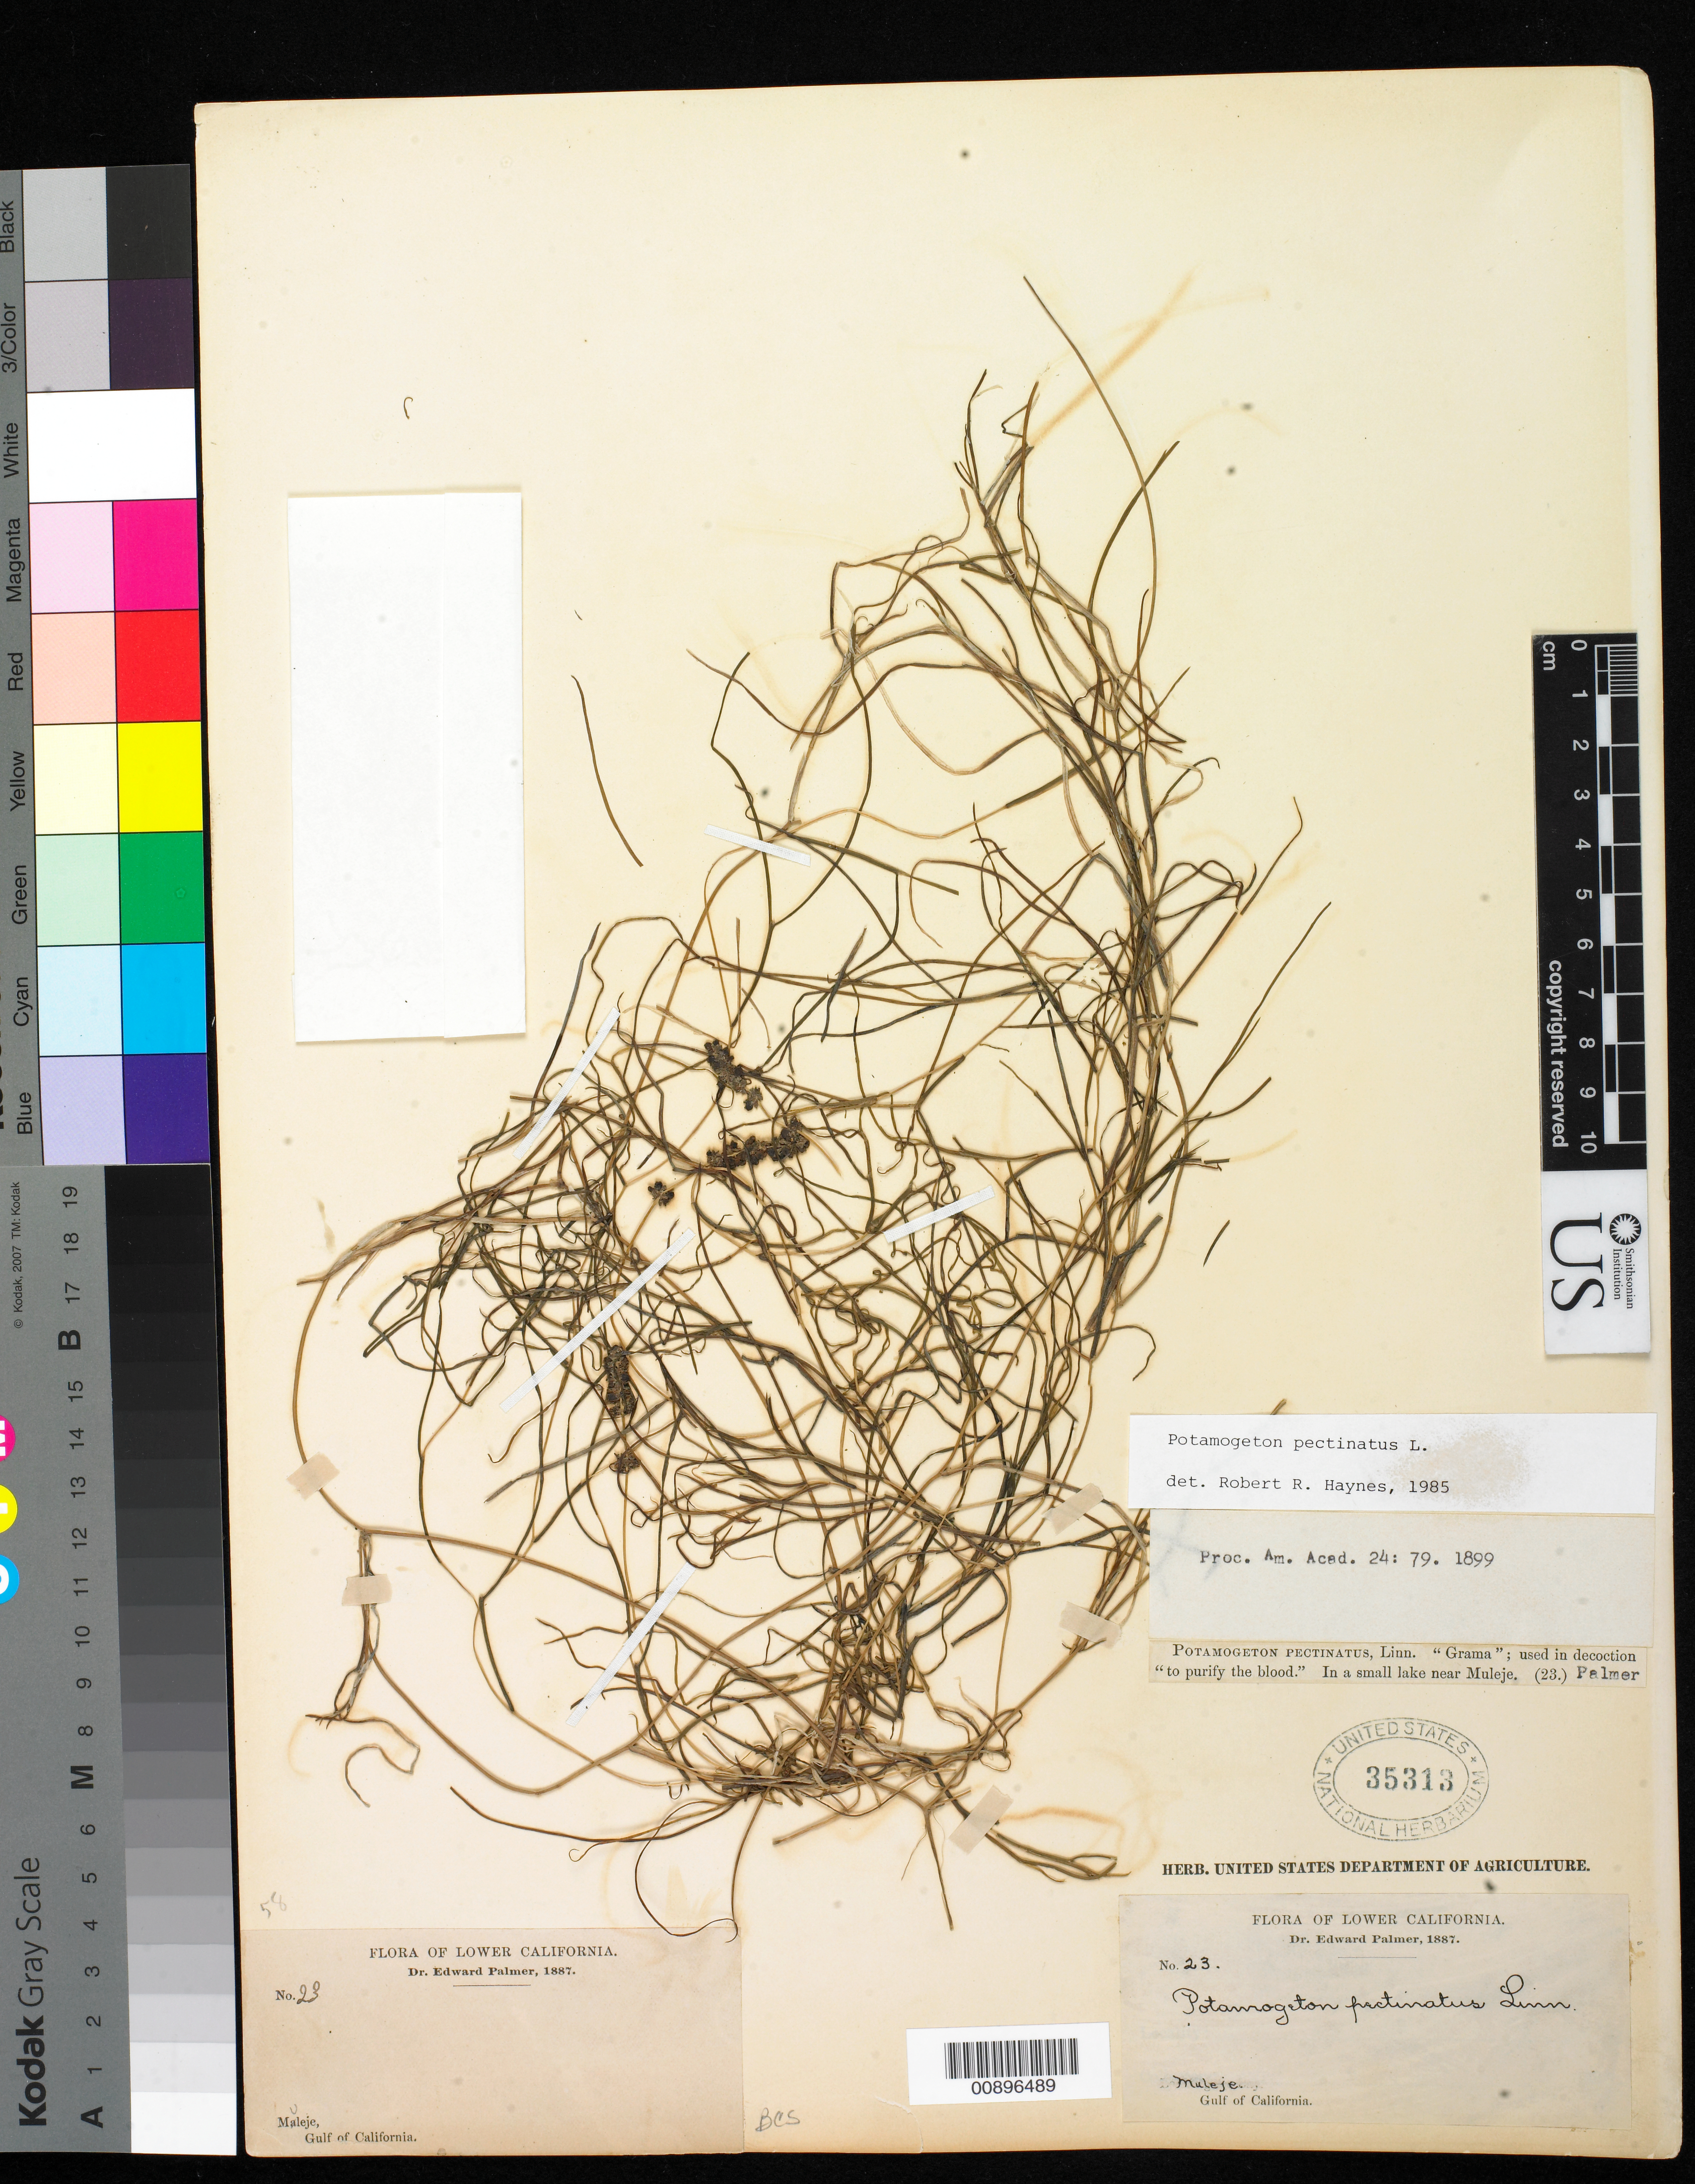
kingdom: Plantae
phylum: Tracheophyta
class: Liliopsida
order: Alismatales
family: Potamogetonaceae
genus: Potamogeton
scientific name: Potamogeton pectinatus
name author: L.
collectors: E. Palmer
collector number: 23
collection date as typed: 1887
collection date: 1887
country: Mexico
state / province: Baja California Sur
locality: Near Muleje, Baja California Sur.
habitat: In a small lake.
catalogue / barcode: US 35313